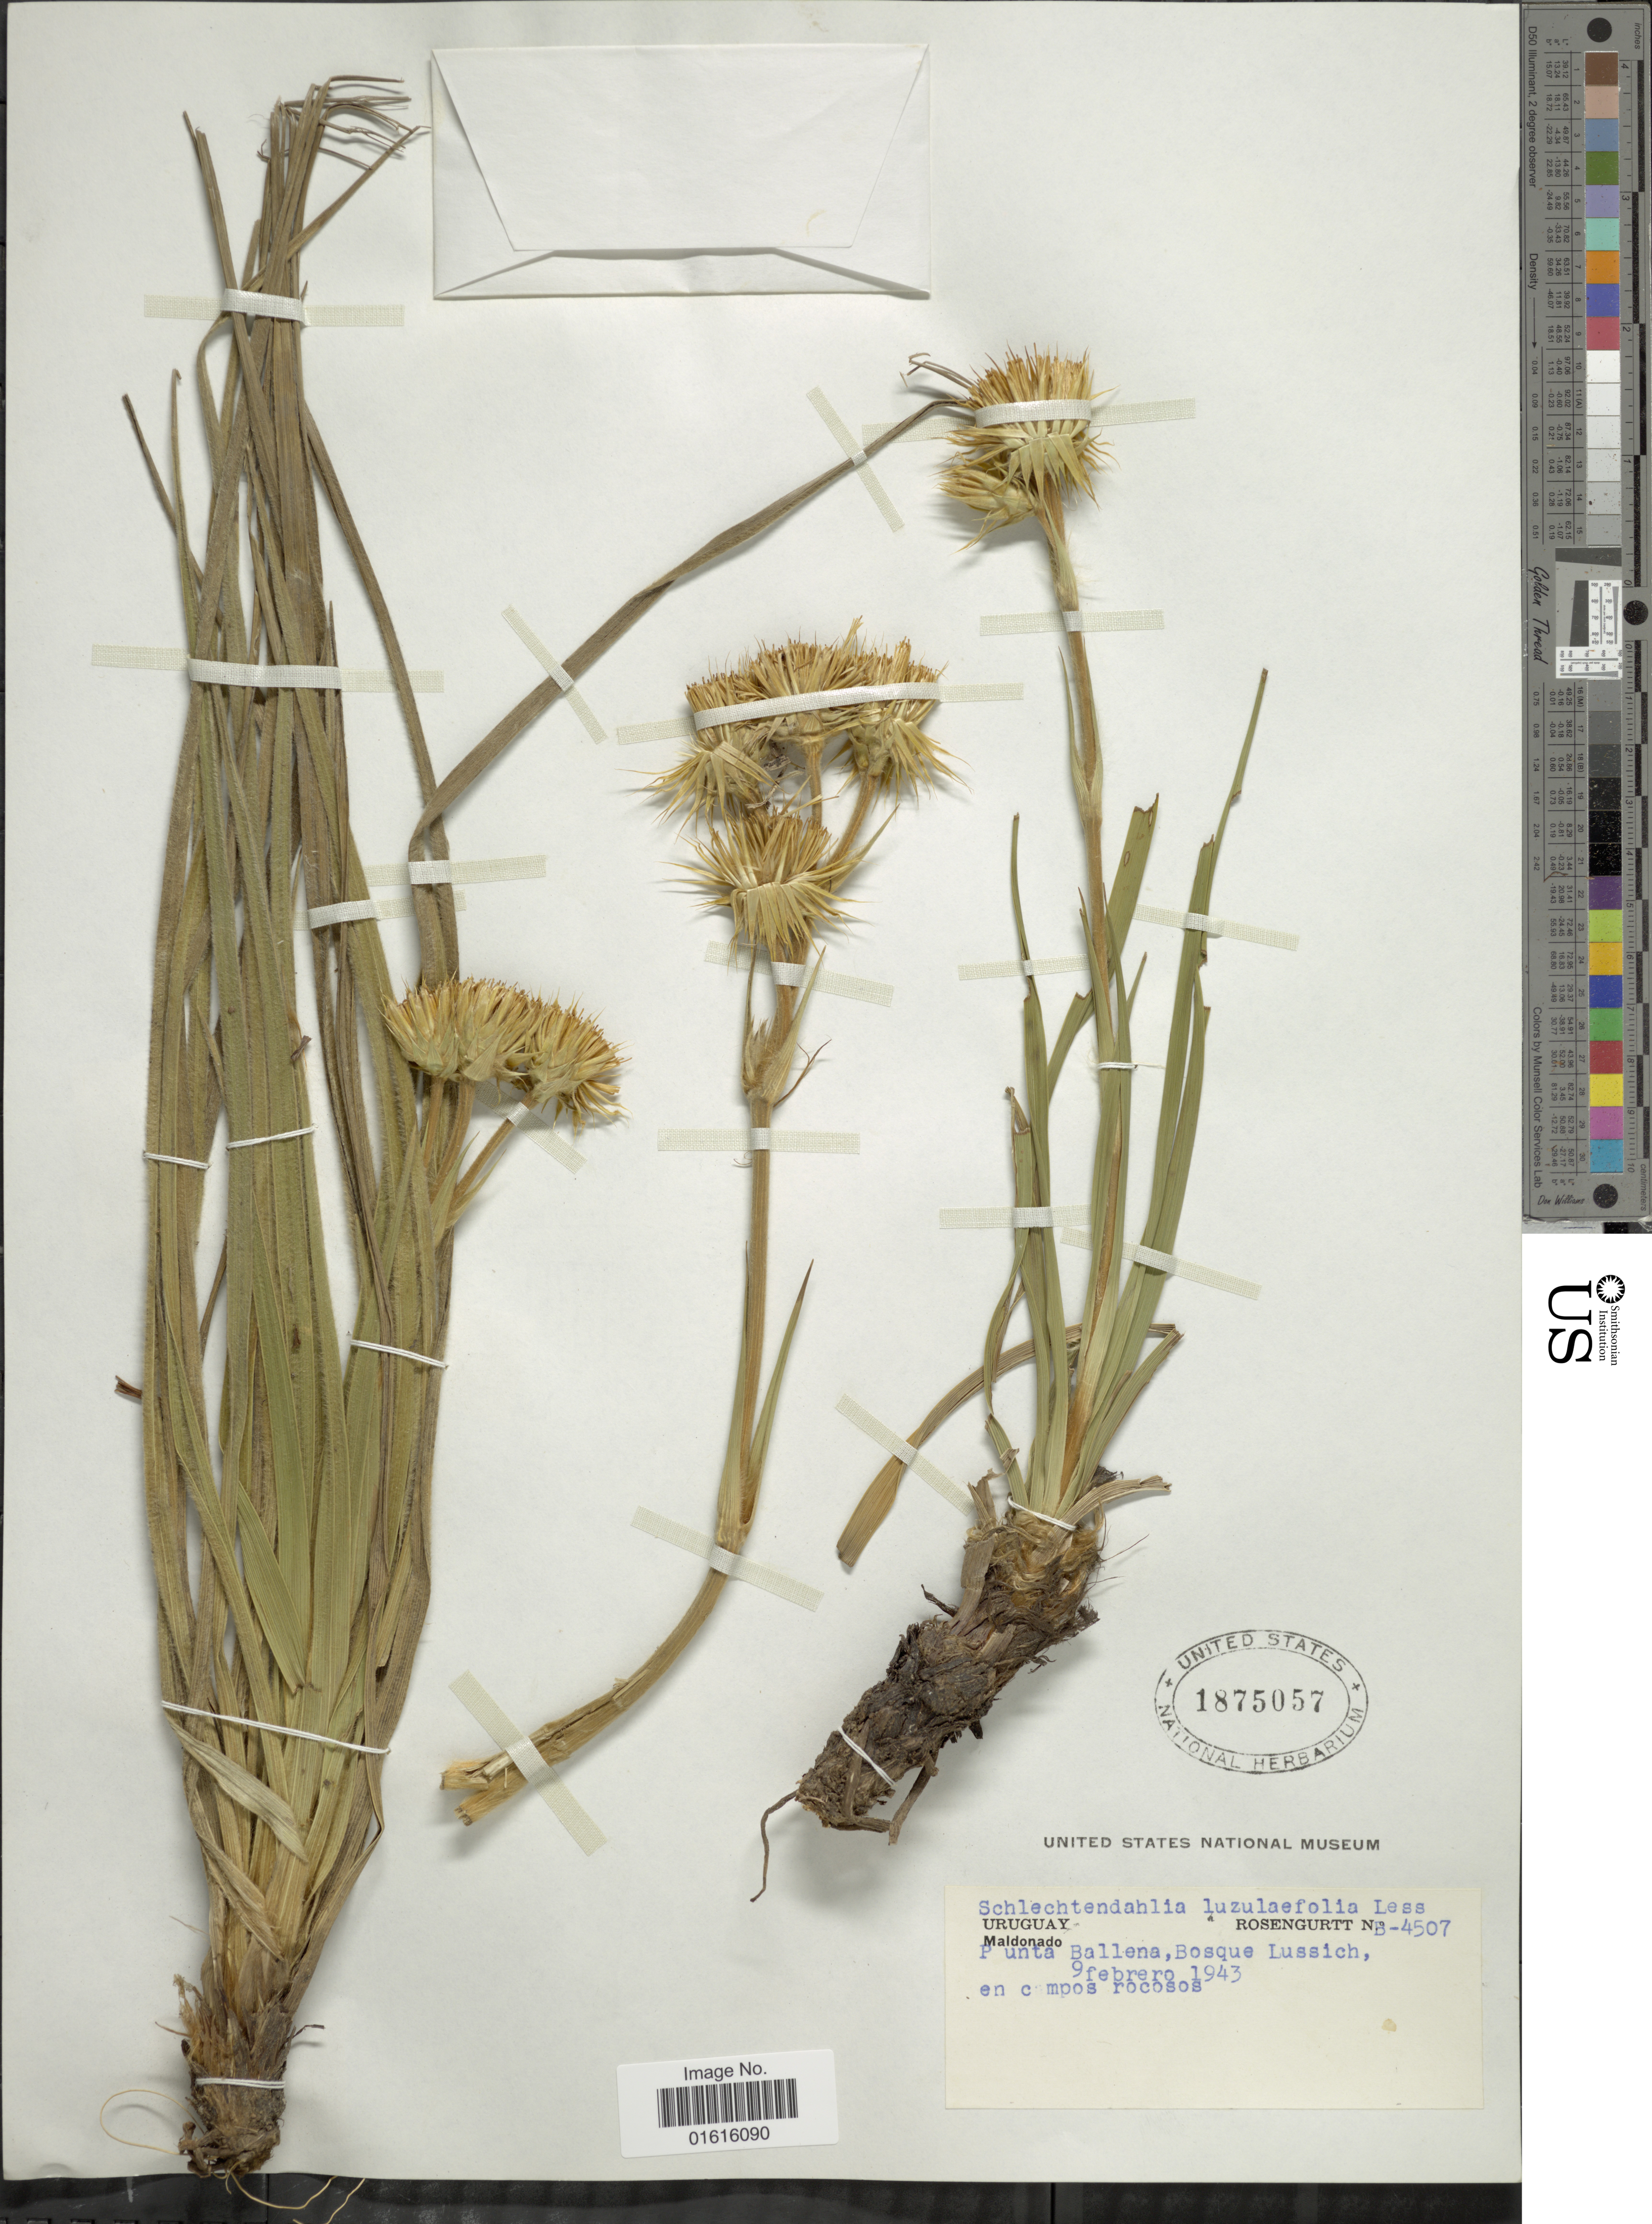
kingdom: Plantae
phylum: Tracheophyta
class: Magnoliopsida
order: Asterales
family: Asteraceae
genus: Schlechtendalia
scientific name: Schlechtendalia luzulaefolia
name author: Less.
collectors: Rosengurtt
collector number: B4507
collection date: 1943-02-09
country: Uruguay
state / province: Maldonado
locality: Punta Ballena, Bosque Lussich, en campos rocosos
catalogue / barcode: US 1875057